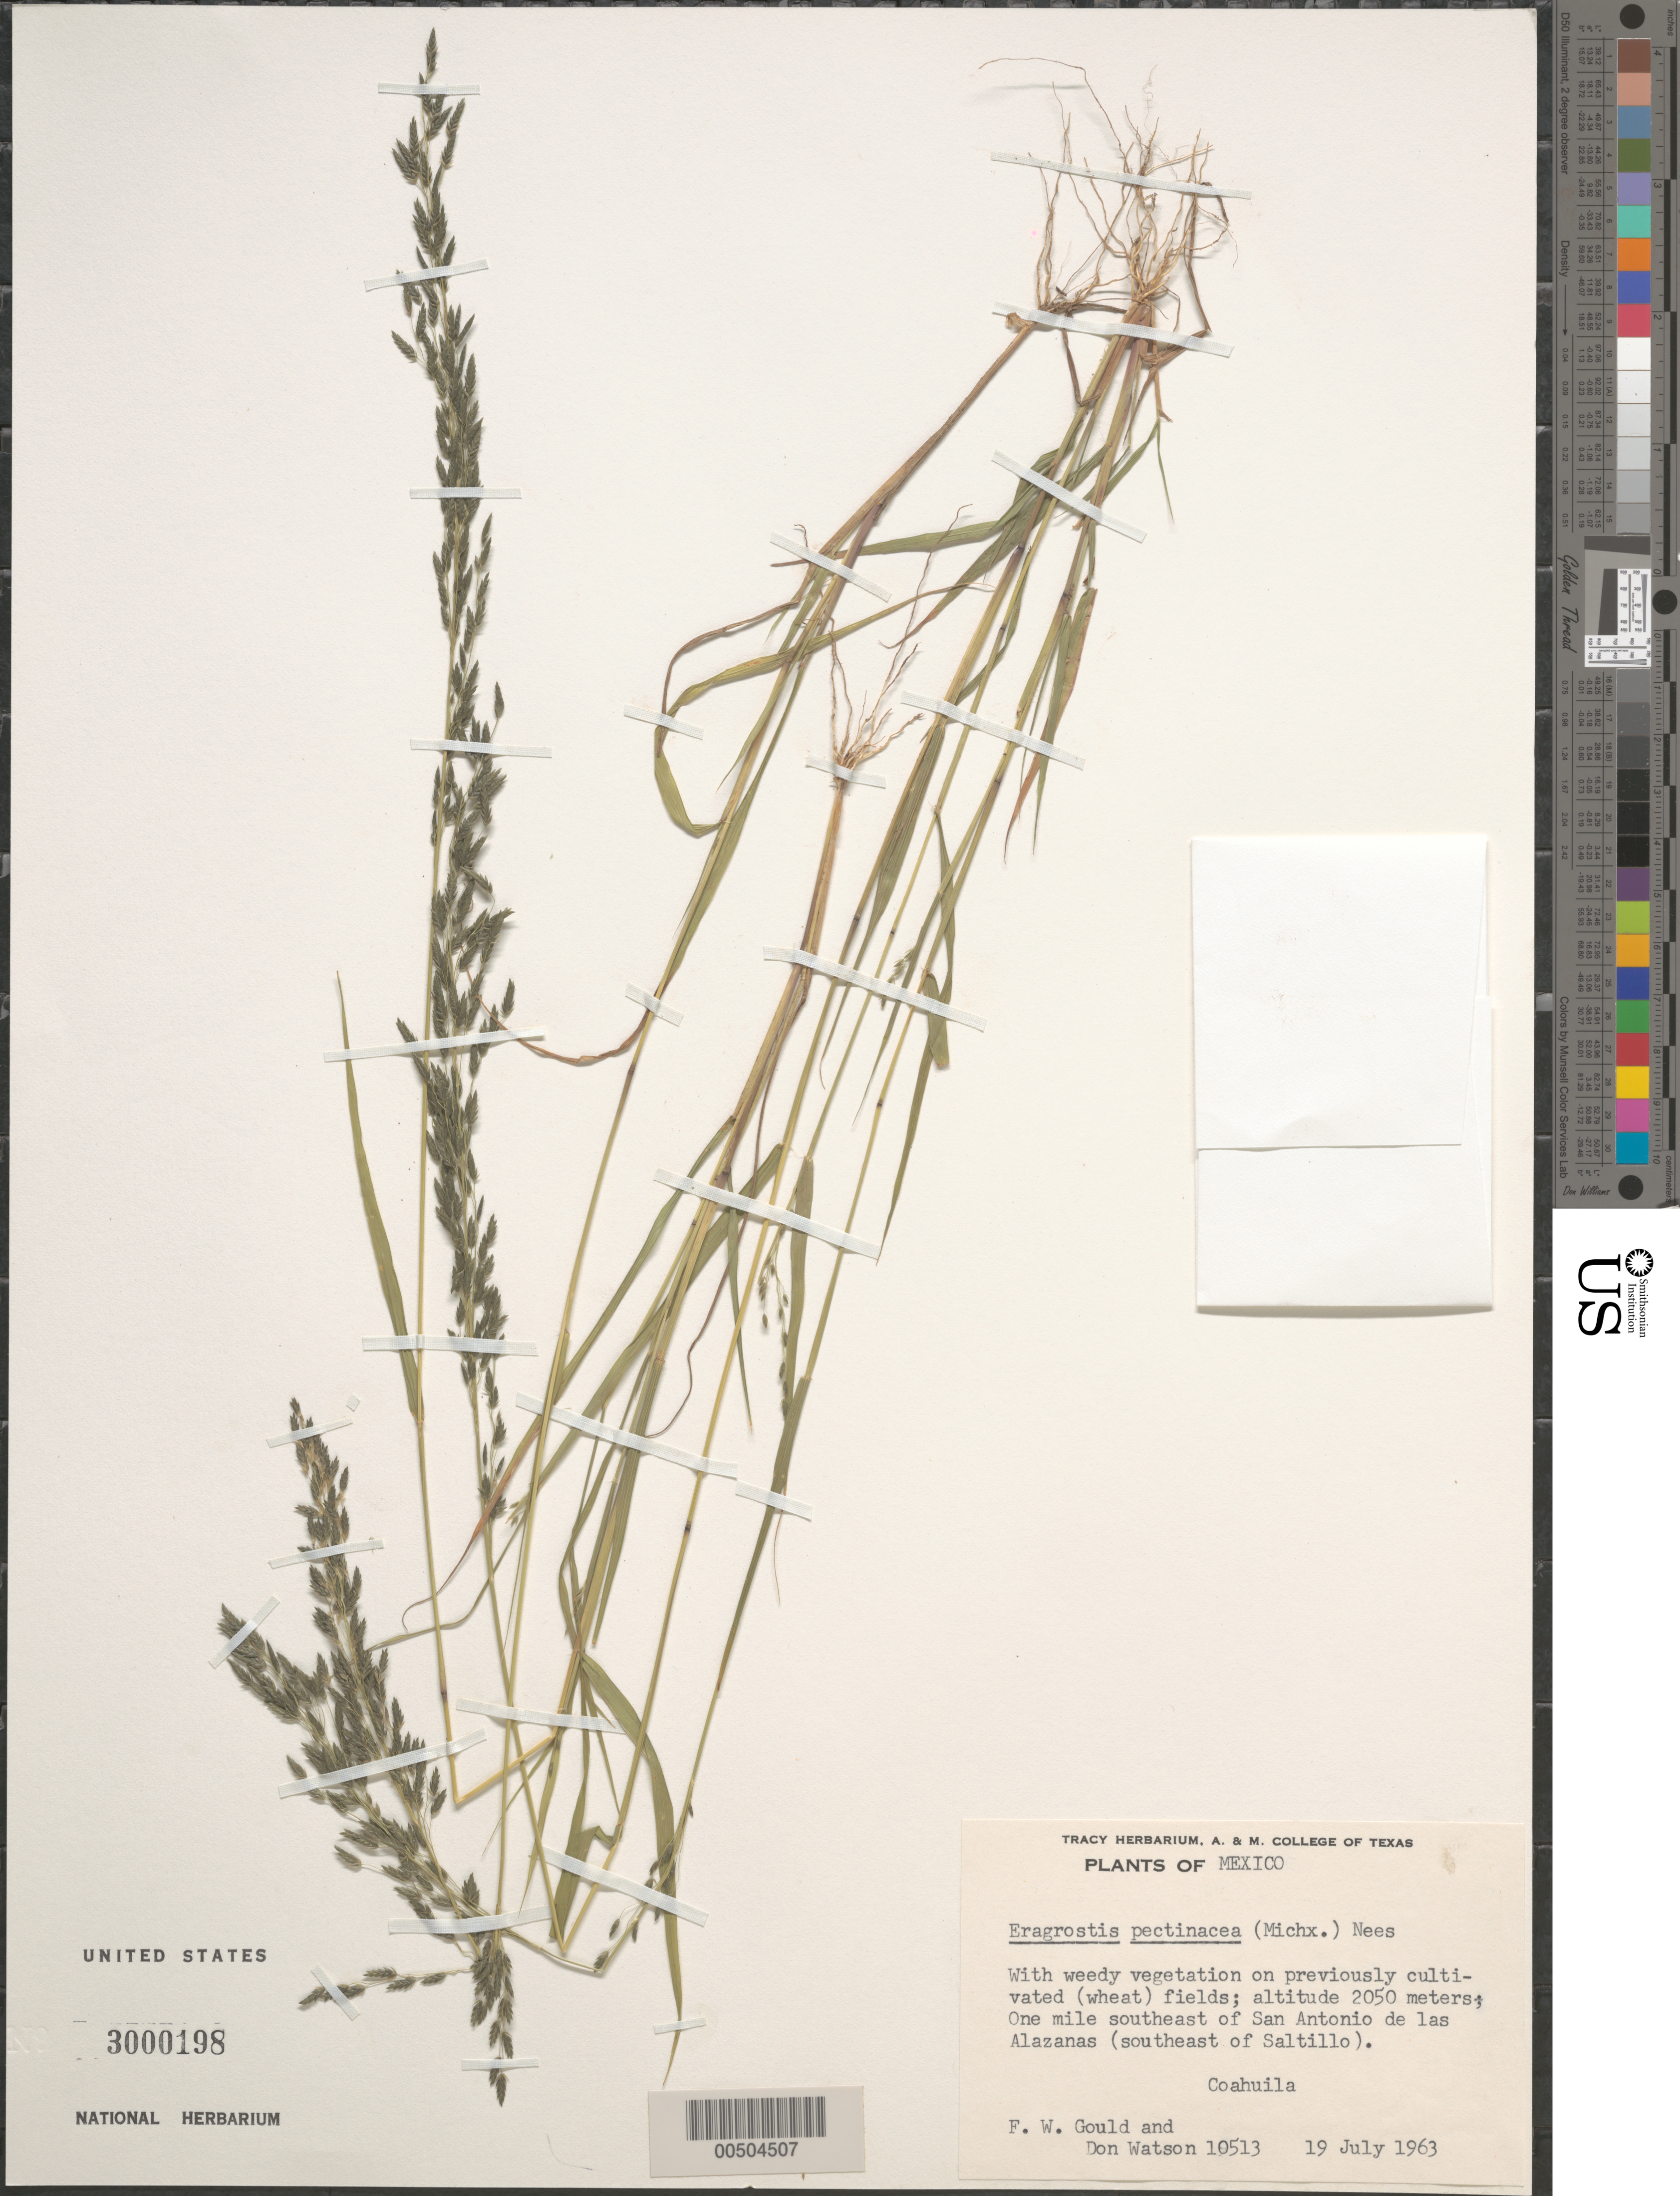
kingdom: Plantae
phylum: Tracheophyta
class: Liliopsida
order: Poales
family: Poaceae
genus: Eragrostis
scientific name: Eragrostis pectinacea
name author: (Michx.) Nees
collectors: F. W. Gould & D. Watson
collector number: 10513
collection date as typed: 19 Jul 1963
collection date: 1963-07-19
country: Mexico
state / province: Coahuila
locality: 1 mi SE of San Antonio de las Alazanas (SE of Saltillo)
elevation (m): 2050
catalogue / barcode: US 3000198